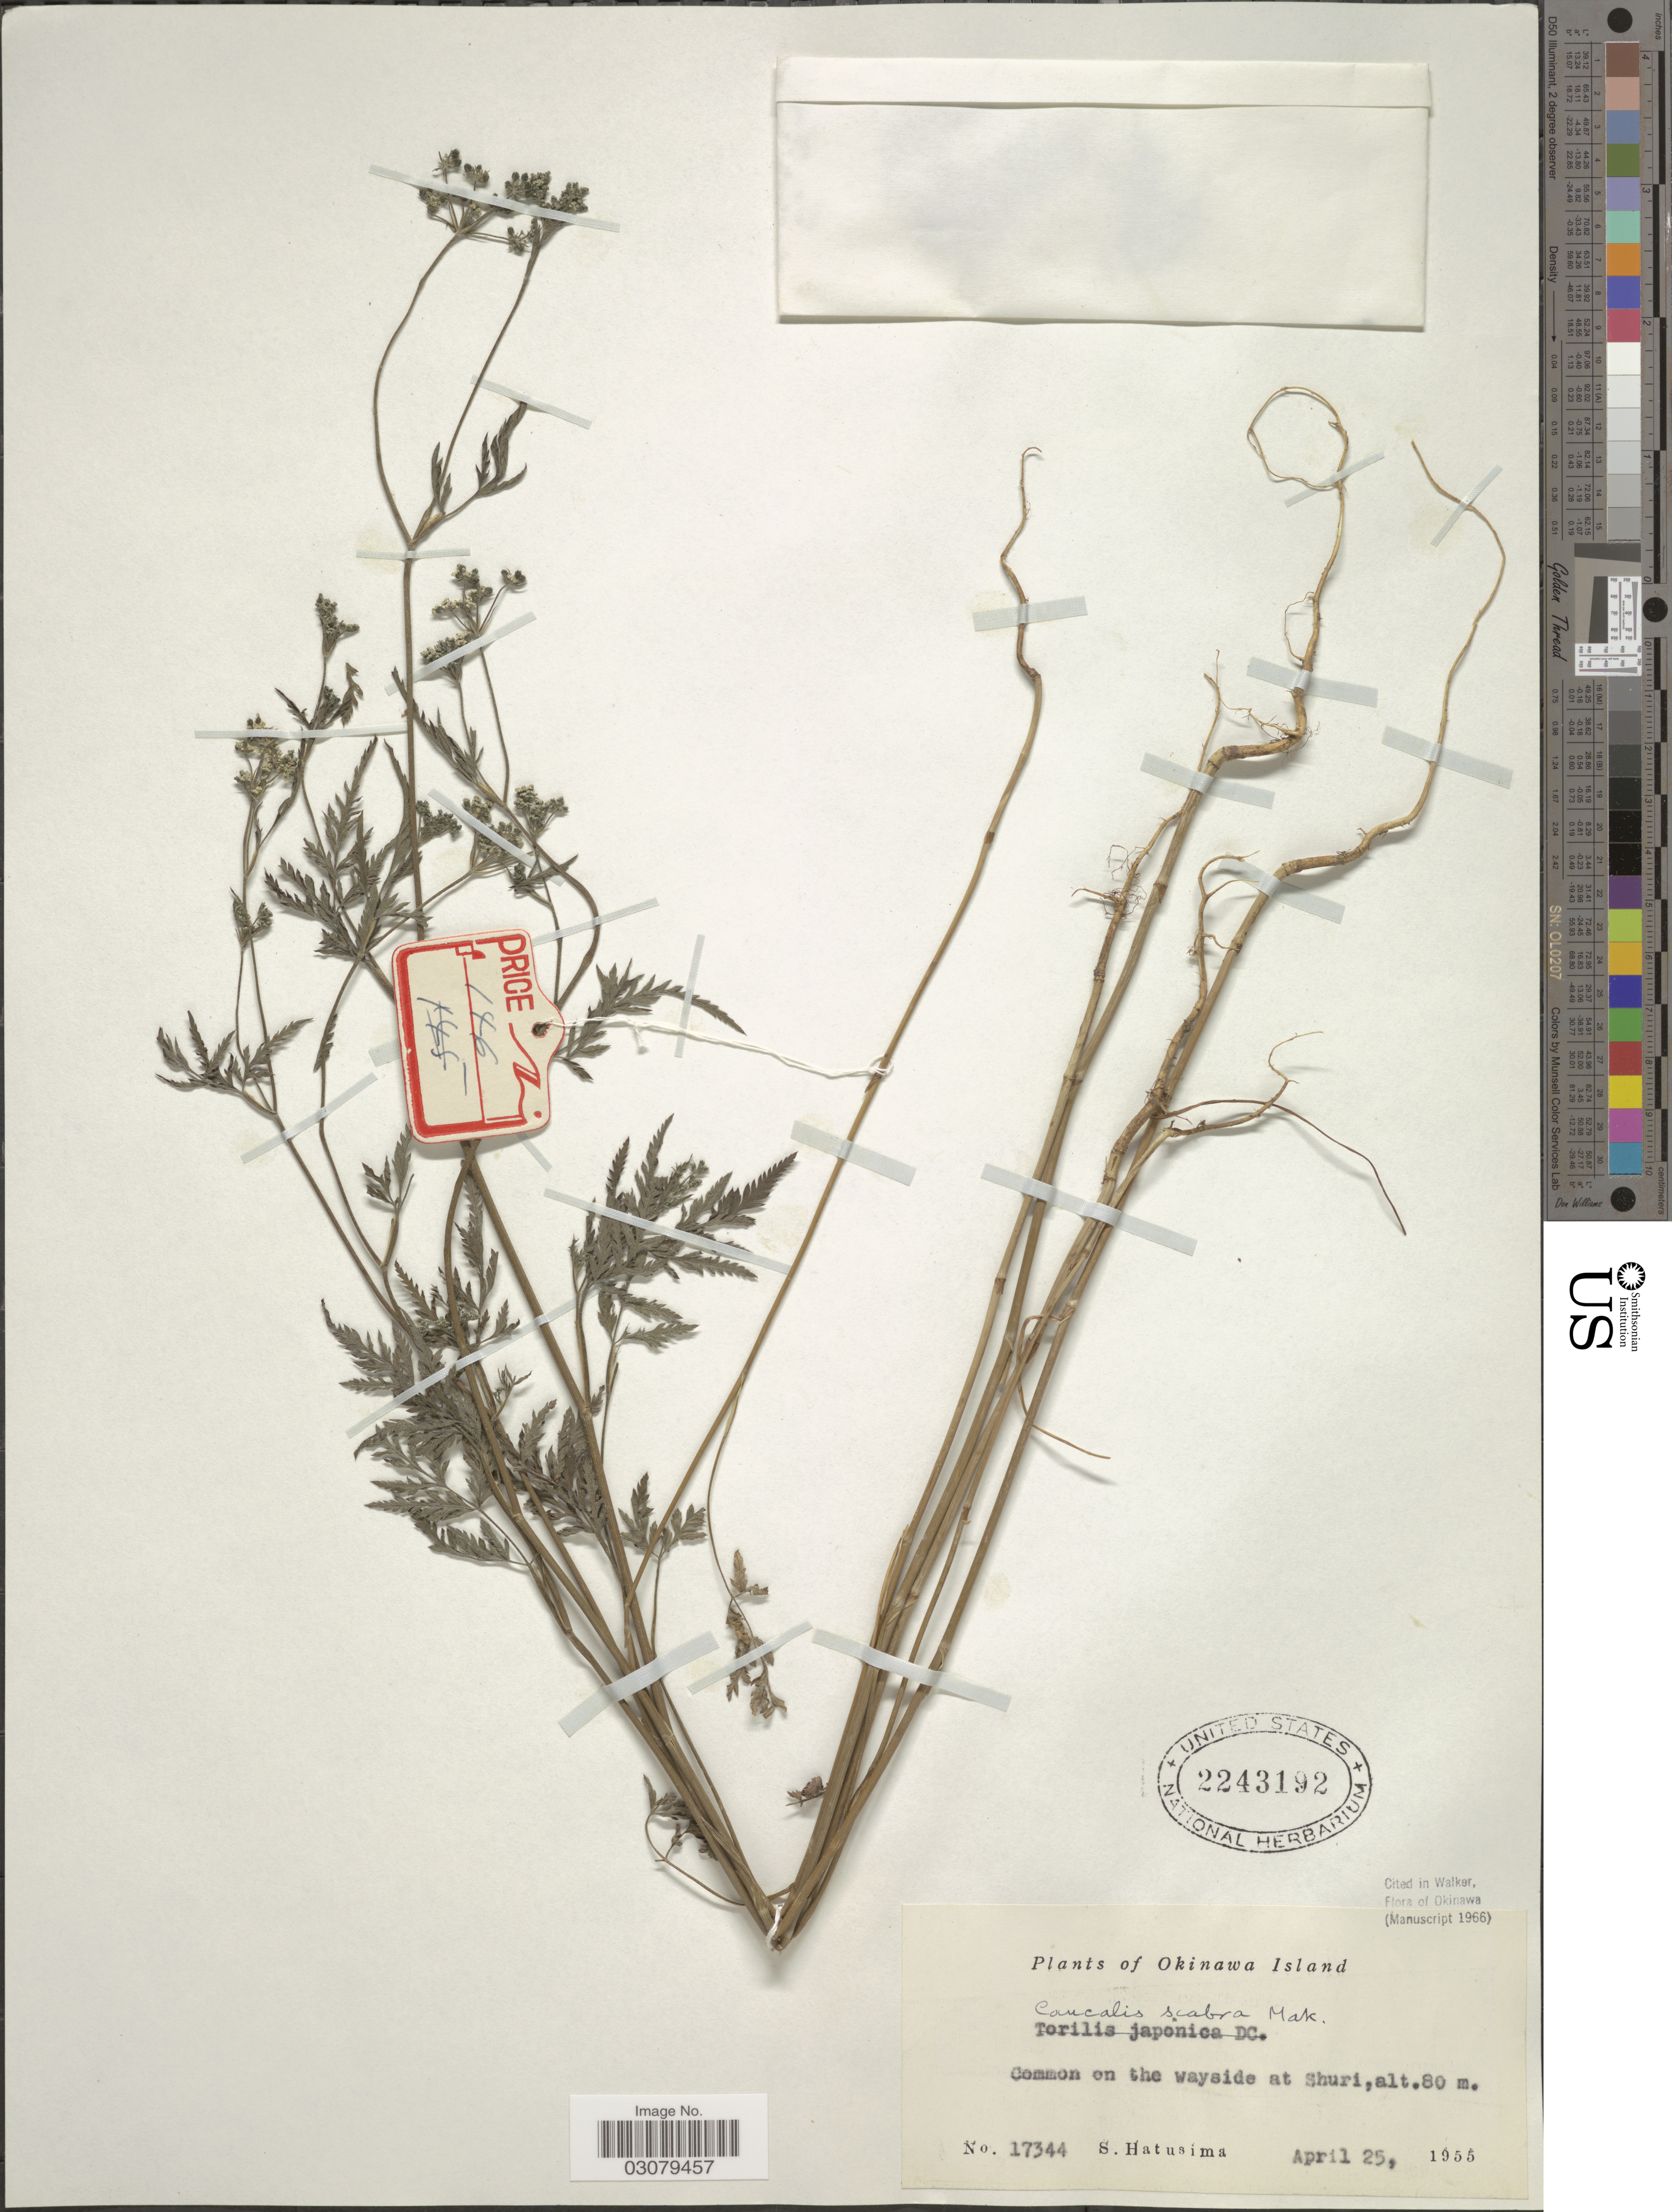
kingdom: Plantae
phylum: Tracheophyta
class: Magnoliopsida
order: Apiales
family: Apiaceae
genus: Torilis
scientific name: Torilis scabra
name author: (Thunb.) DC.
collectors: S. Hatusima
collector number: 17344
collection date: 1955-04-25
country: Japan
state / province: Okinawa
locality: Shuri.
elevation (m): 80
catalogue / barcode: US 2243192